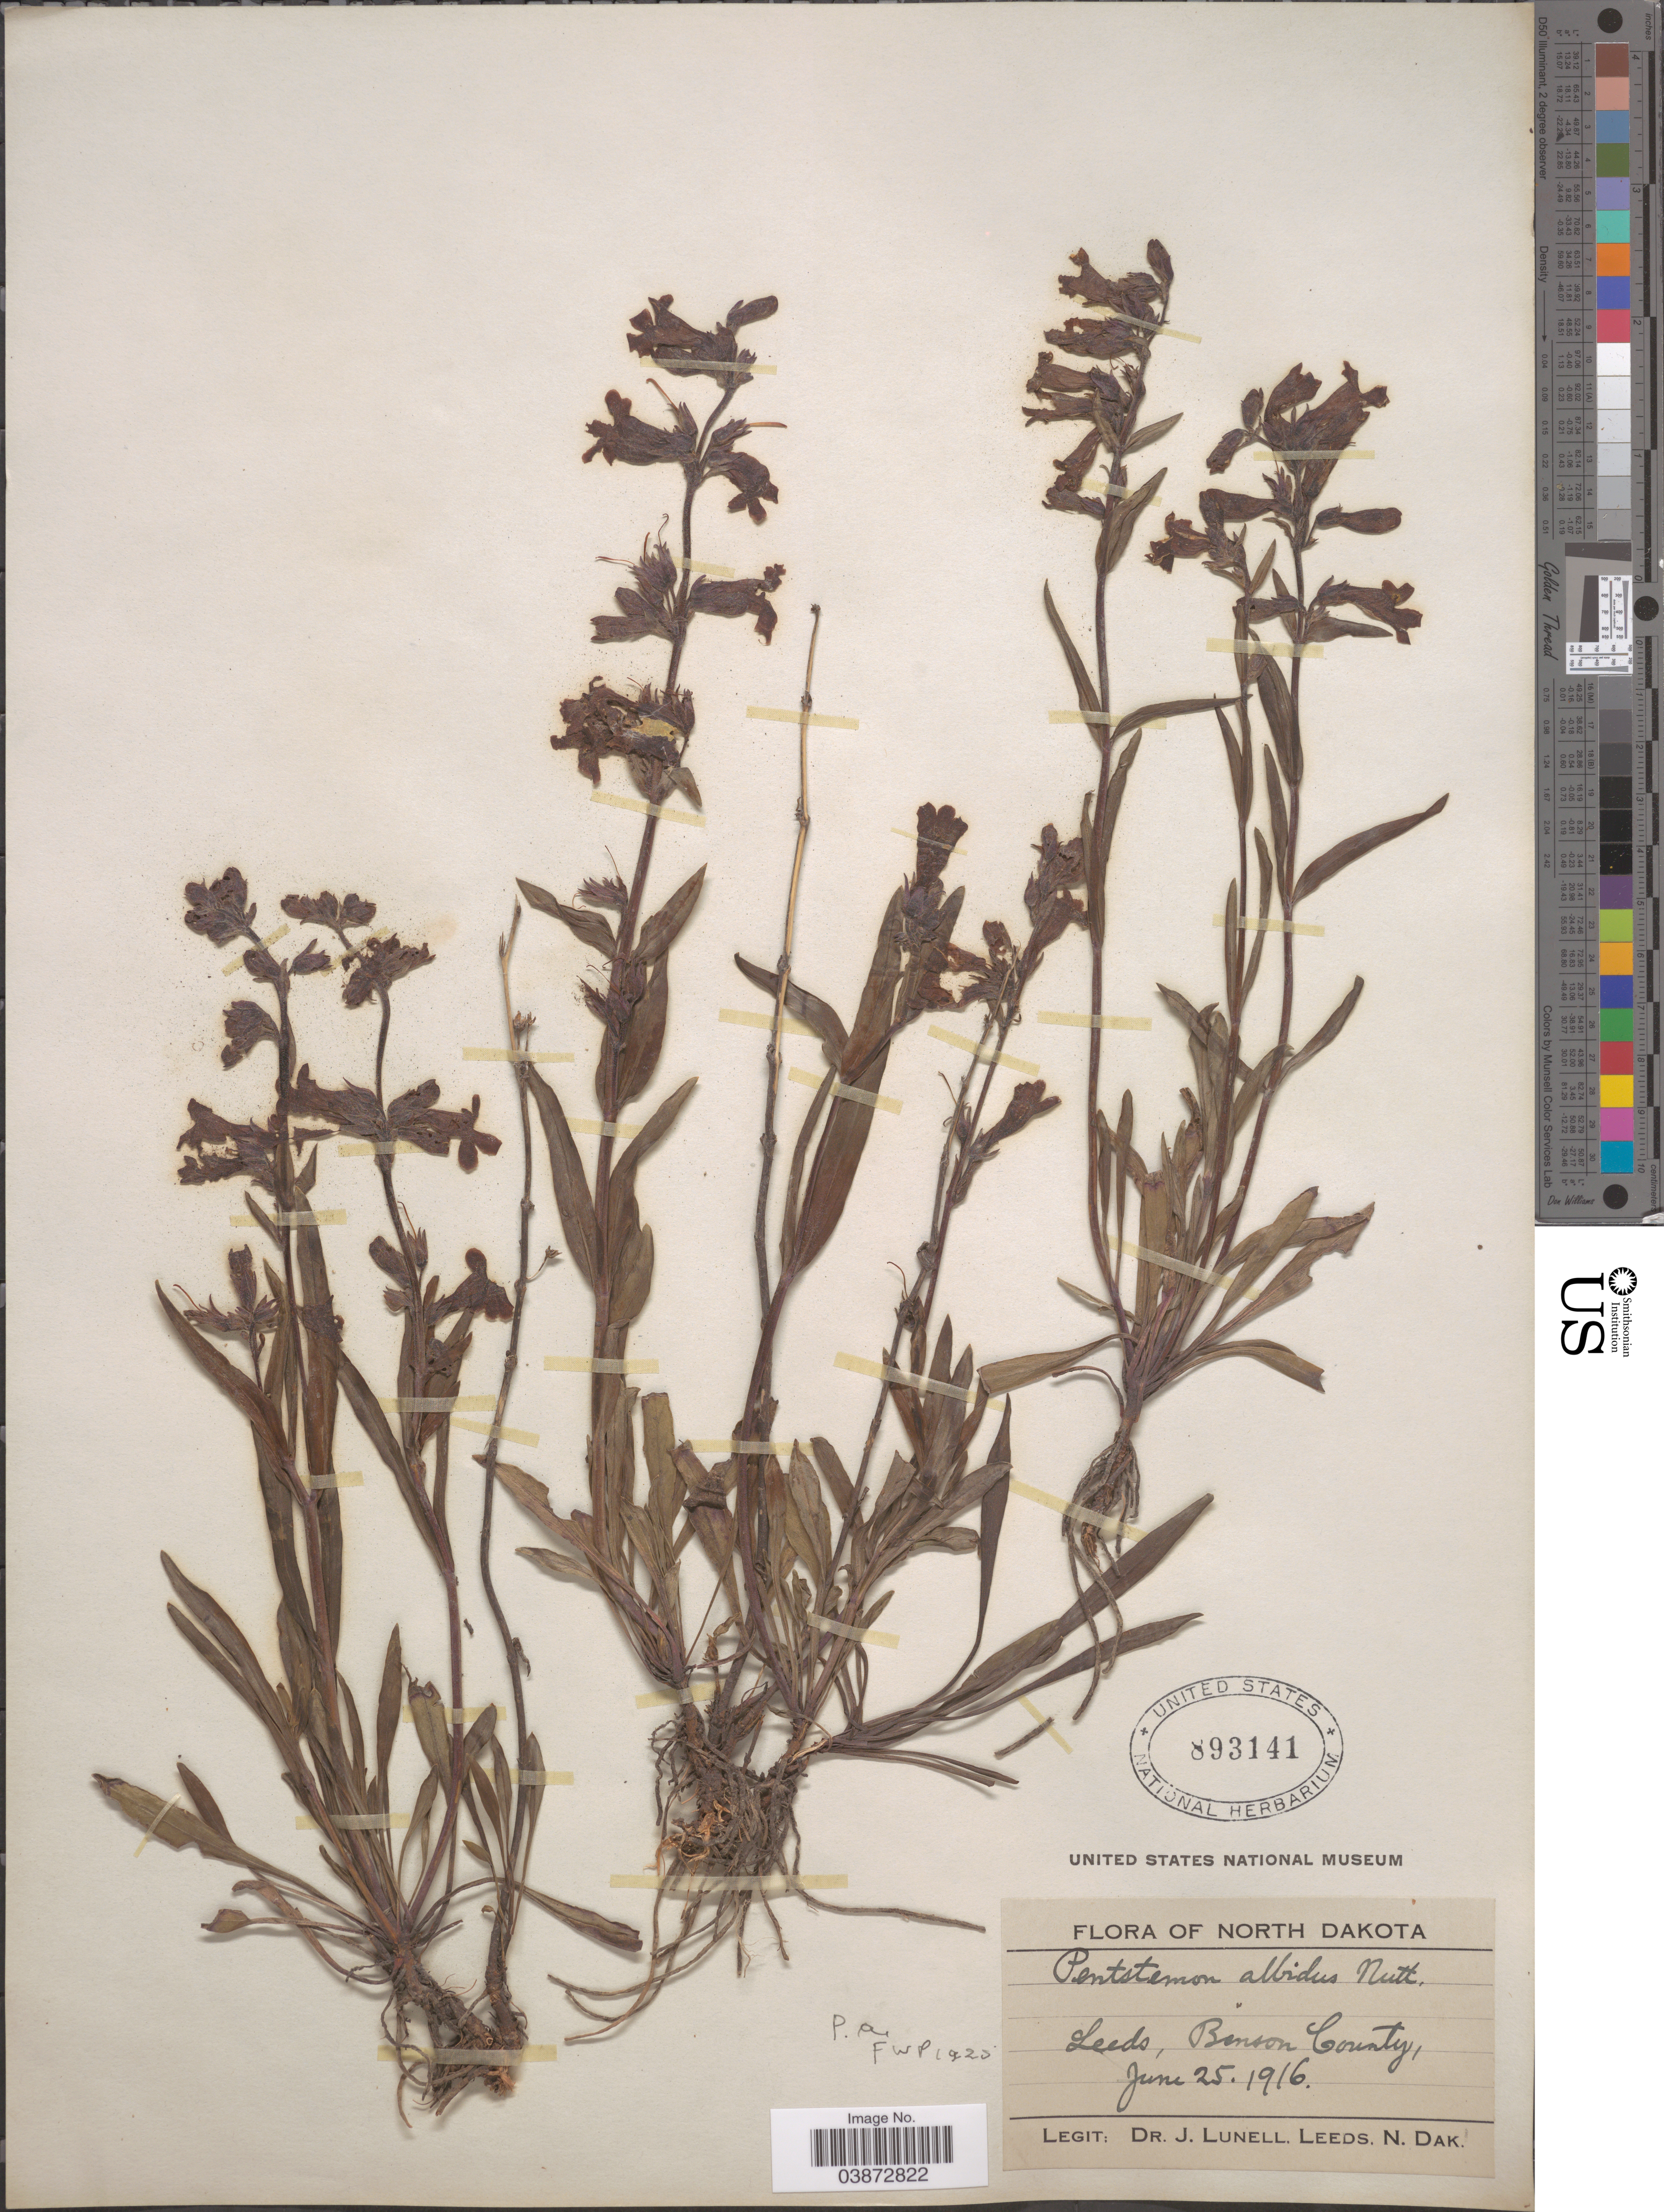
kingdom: Plantae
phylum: Tracheophyta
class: Magnoliopsida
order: Lamiales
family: Plantaginaceae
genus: Penstemon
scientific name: Penstemon albidus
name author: Nutt.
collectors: J. Lunell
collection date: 1916-06-25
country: United States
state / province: North Dakota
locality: Leeds, Benson County.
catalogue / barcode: US 893141